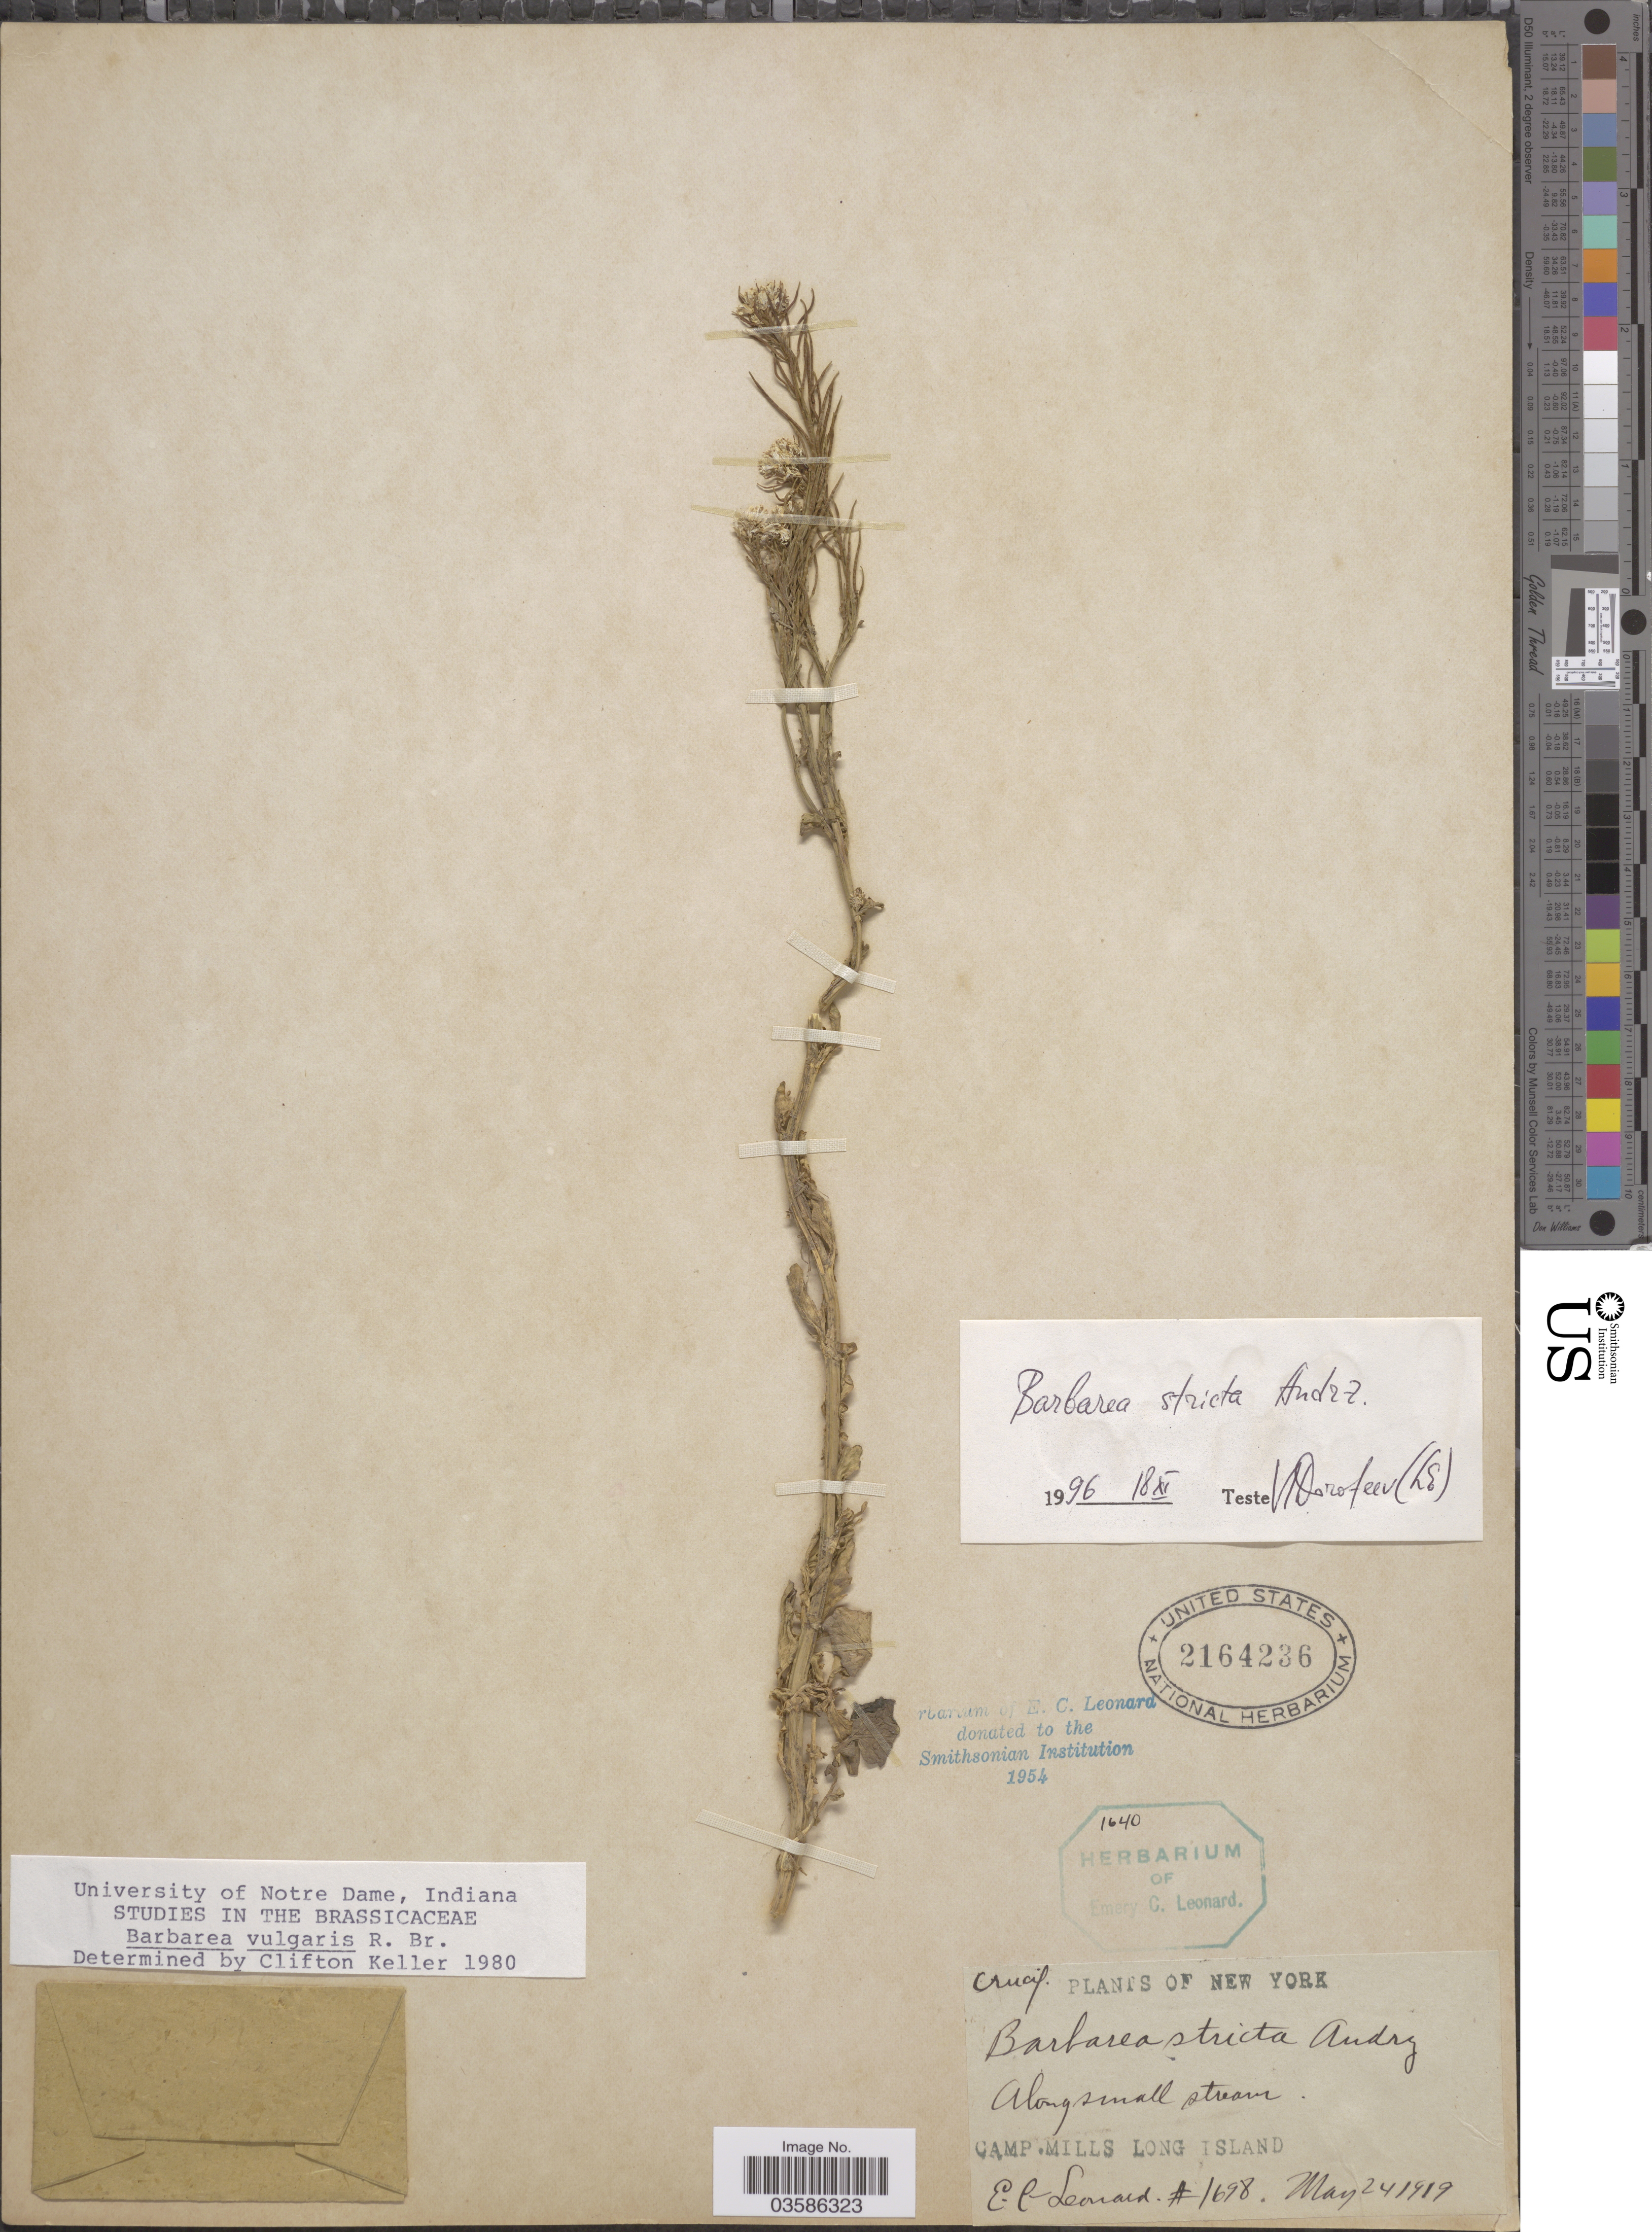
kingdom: Plantae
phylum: Tracheophyta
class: Magnoliopsida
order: Brassicales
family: Brassicaceae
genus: Barbarea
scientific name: Barbarea stricta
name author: Andrz.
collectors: E. C. Leonard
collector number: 1698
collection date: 1919-05-24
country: United States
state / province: New York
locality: Along small stream. Camp Mills Long Island.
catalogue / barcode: US 2164236